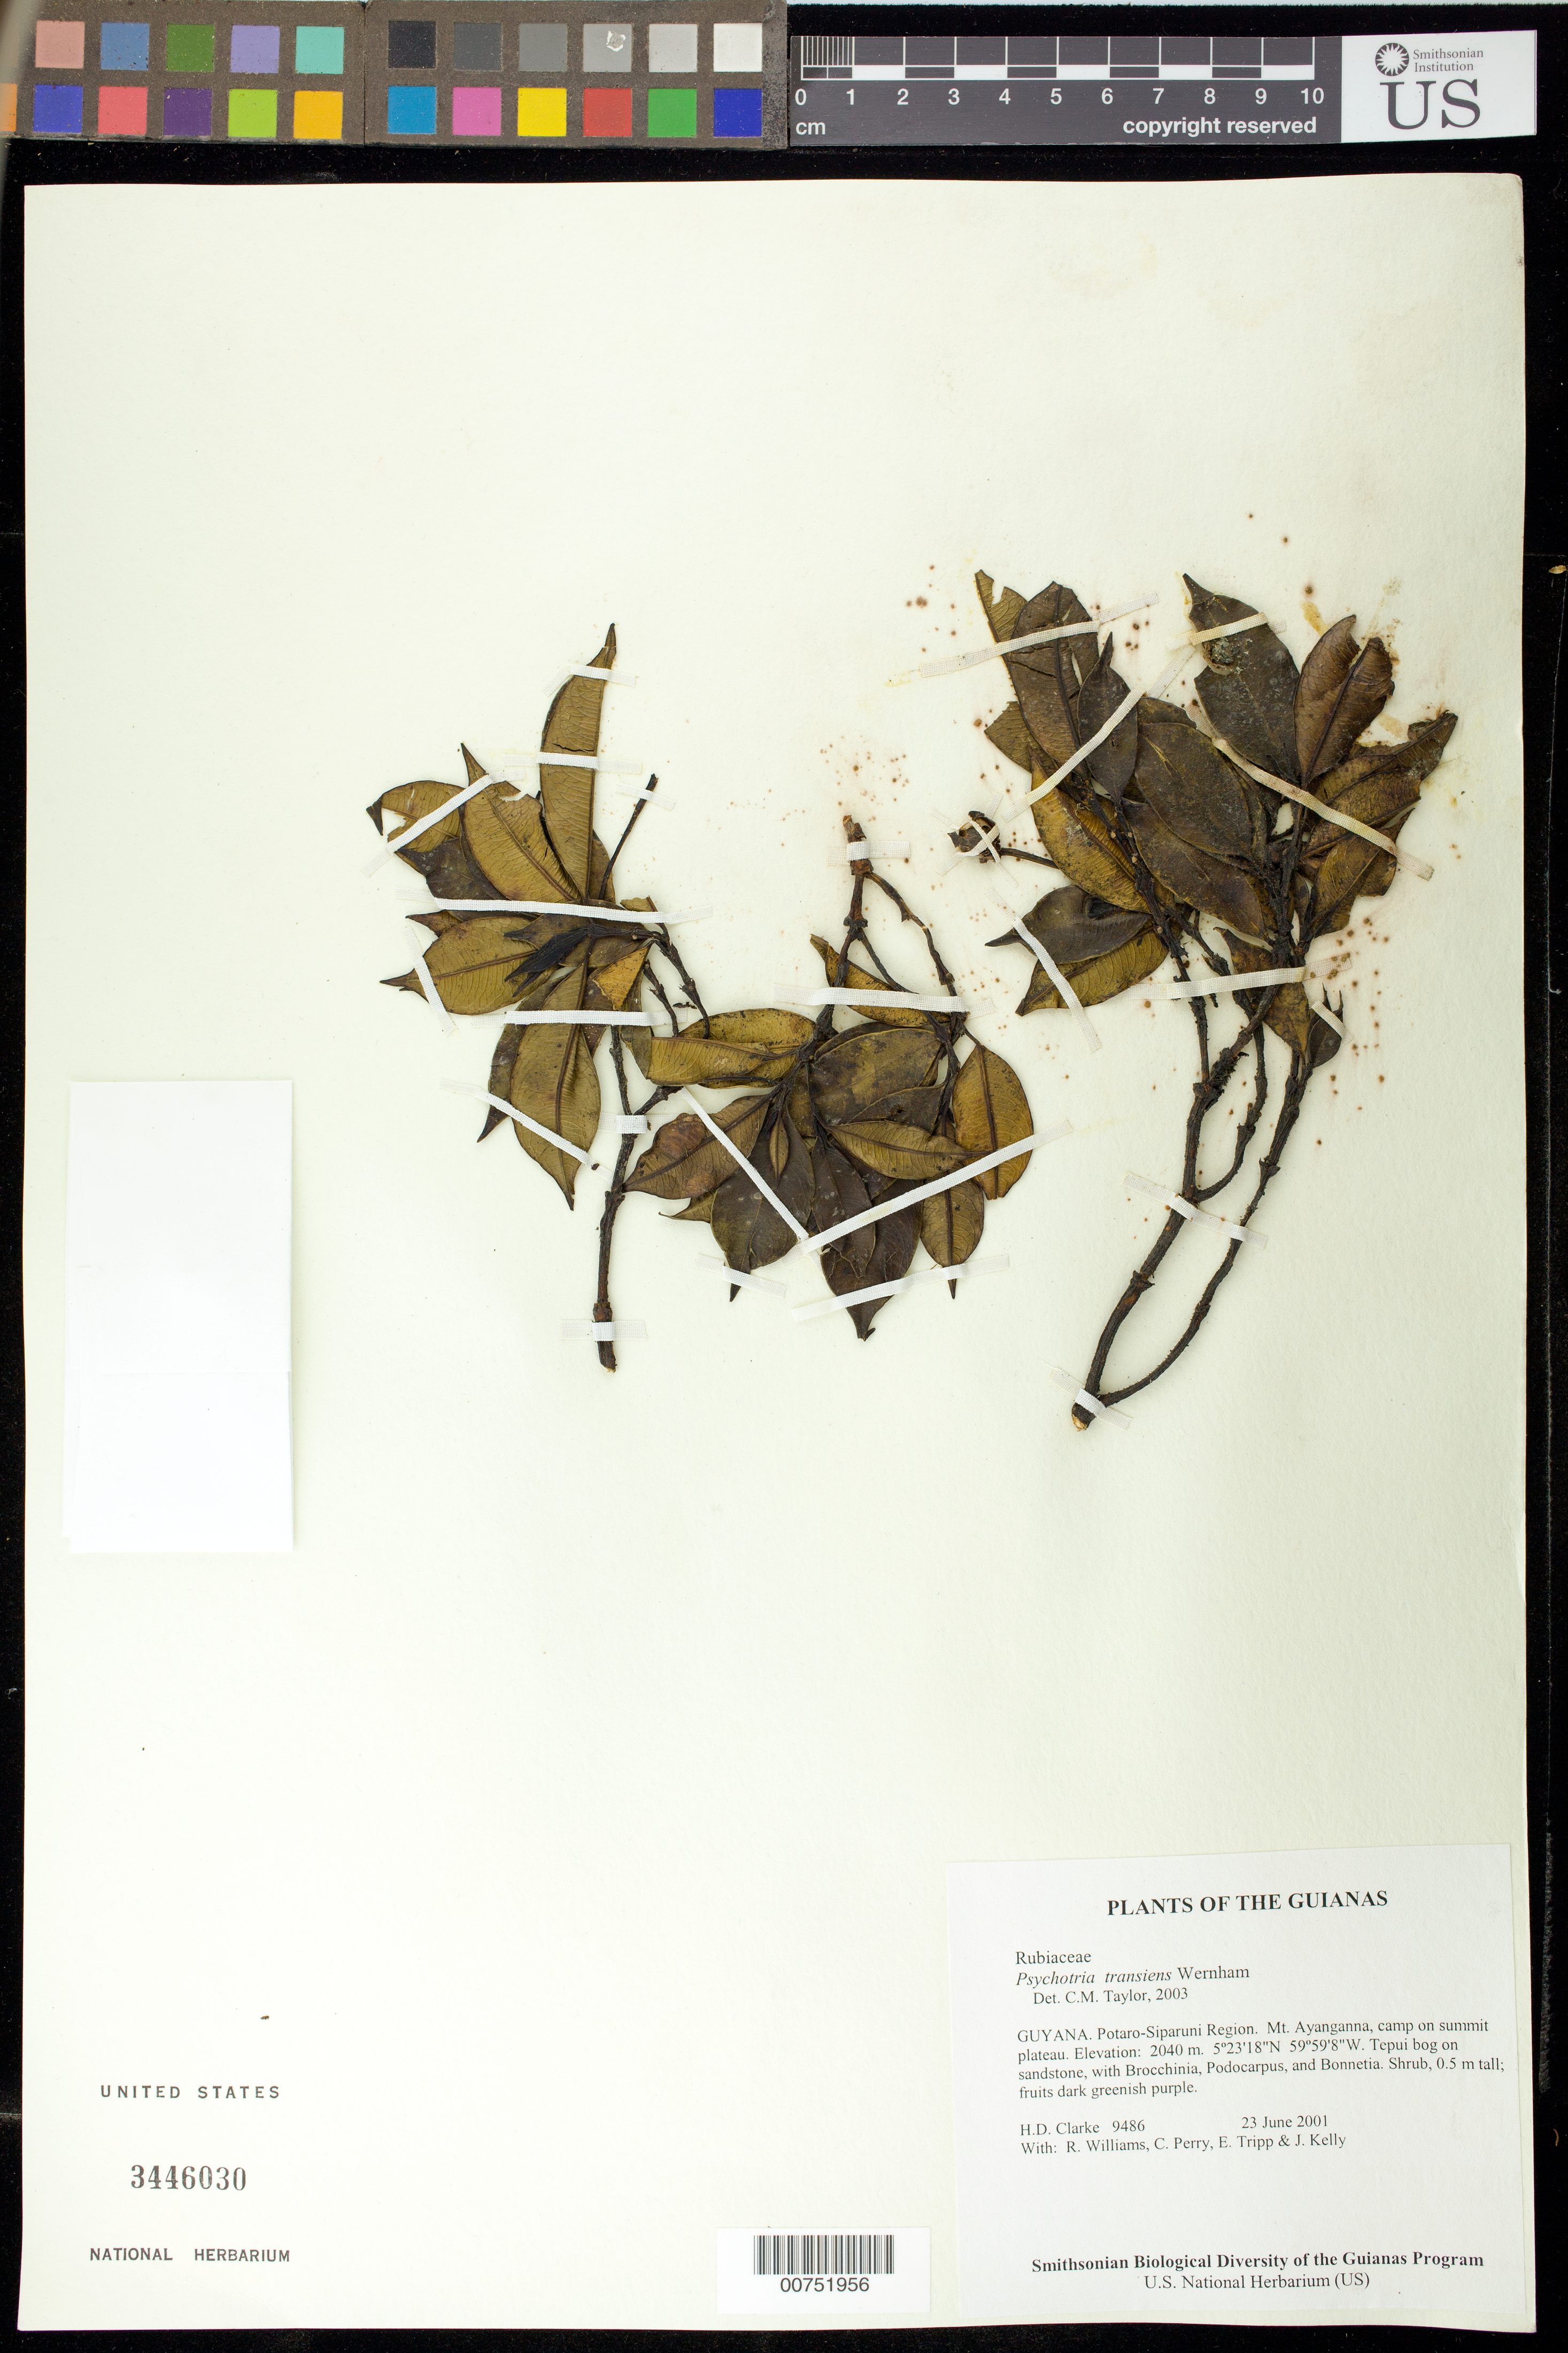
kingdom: Plantae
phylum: Tracheophyta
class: Magnoliopsida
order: Gentianales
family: Rubiaceae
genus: Palicourea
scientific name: Palicourea ernestii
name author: (K. Krause) Delprete & J.H. Kirkbr.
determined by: Kirkbride, J. H., Jr.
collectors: H. D. Clarke, R. Williams, C. Perry, E. Tripp & J. Kelly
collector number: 9486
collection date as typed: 23 June 2001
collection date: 2001-06-23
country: Guyana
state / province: Potaro-Siparuni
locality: Mt. Ayanganna, camp on summit plateau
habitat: Tepui bog on sandstone, with Brocchinia, Podocarpus, and Bonnetia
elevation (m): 2040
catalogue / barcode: US 3446030